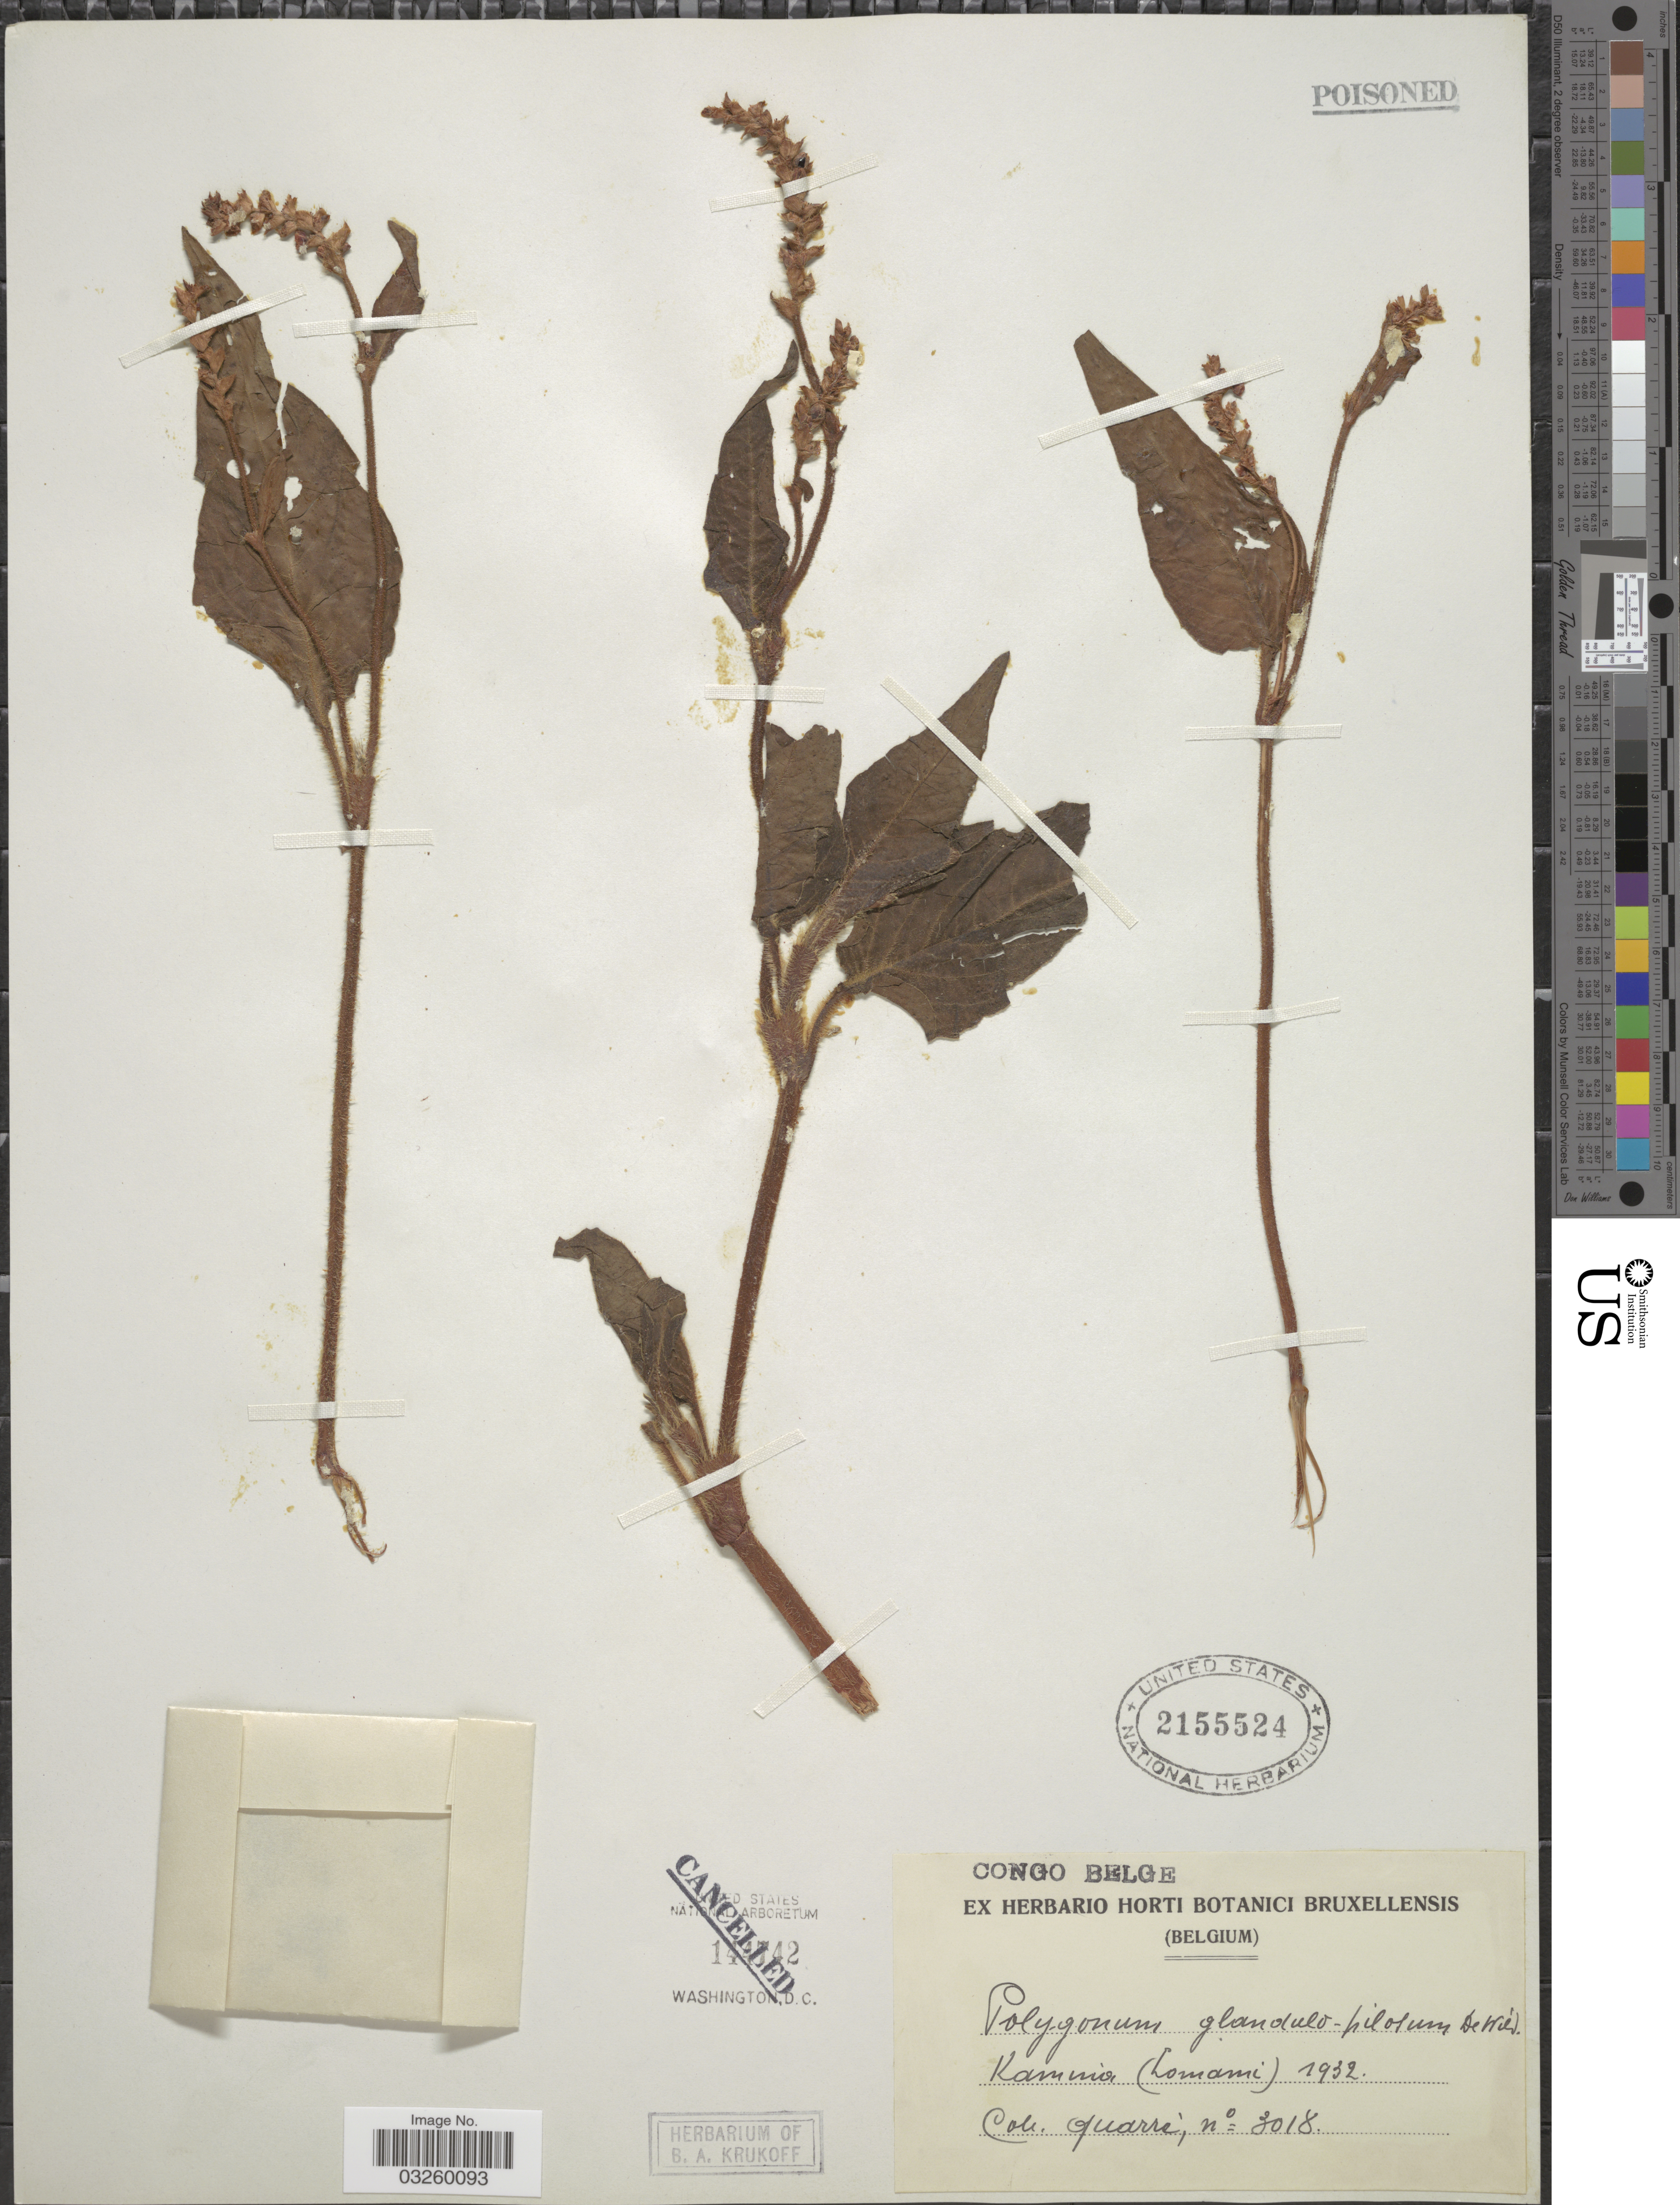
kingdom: Plantae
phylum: Tracheophyta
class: Magnoliopsida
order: Caryophyllales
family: Polygonaceae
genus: Polygonum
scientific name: Polygonum glandulopilosum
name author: De Wild.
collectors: -. Quarre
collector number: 3018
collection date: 1932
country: Congo, Democratic Republic of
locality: Congo Belge. Kamina (Lomami).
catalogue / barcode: US 2155524